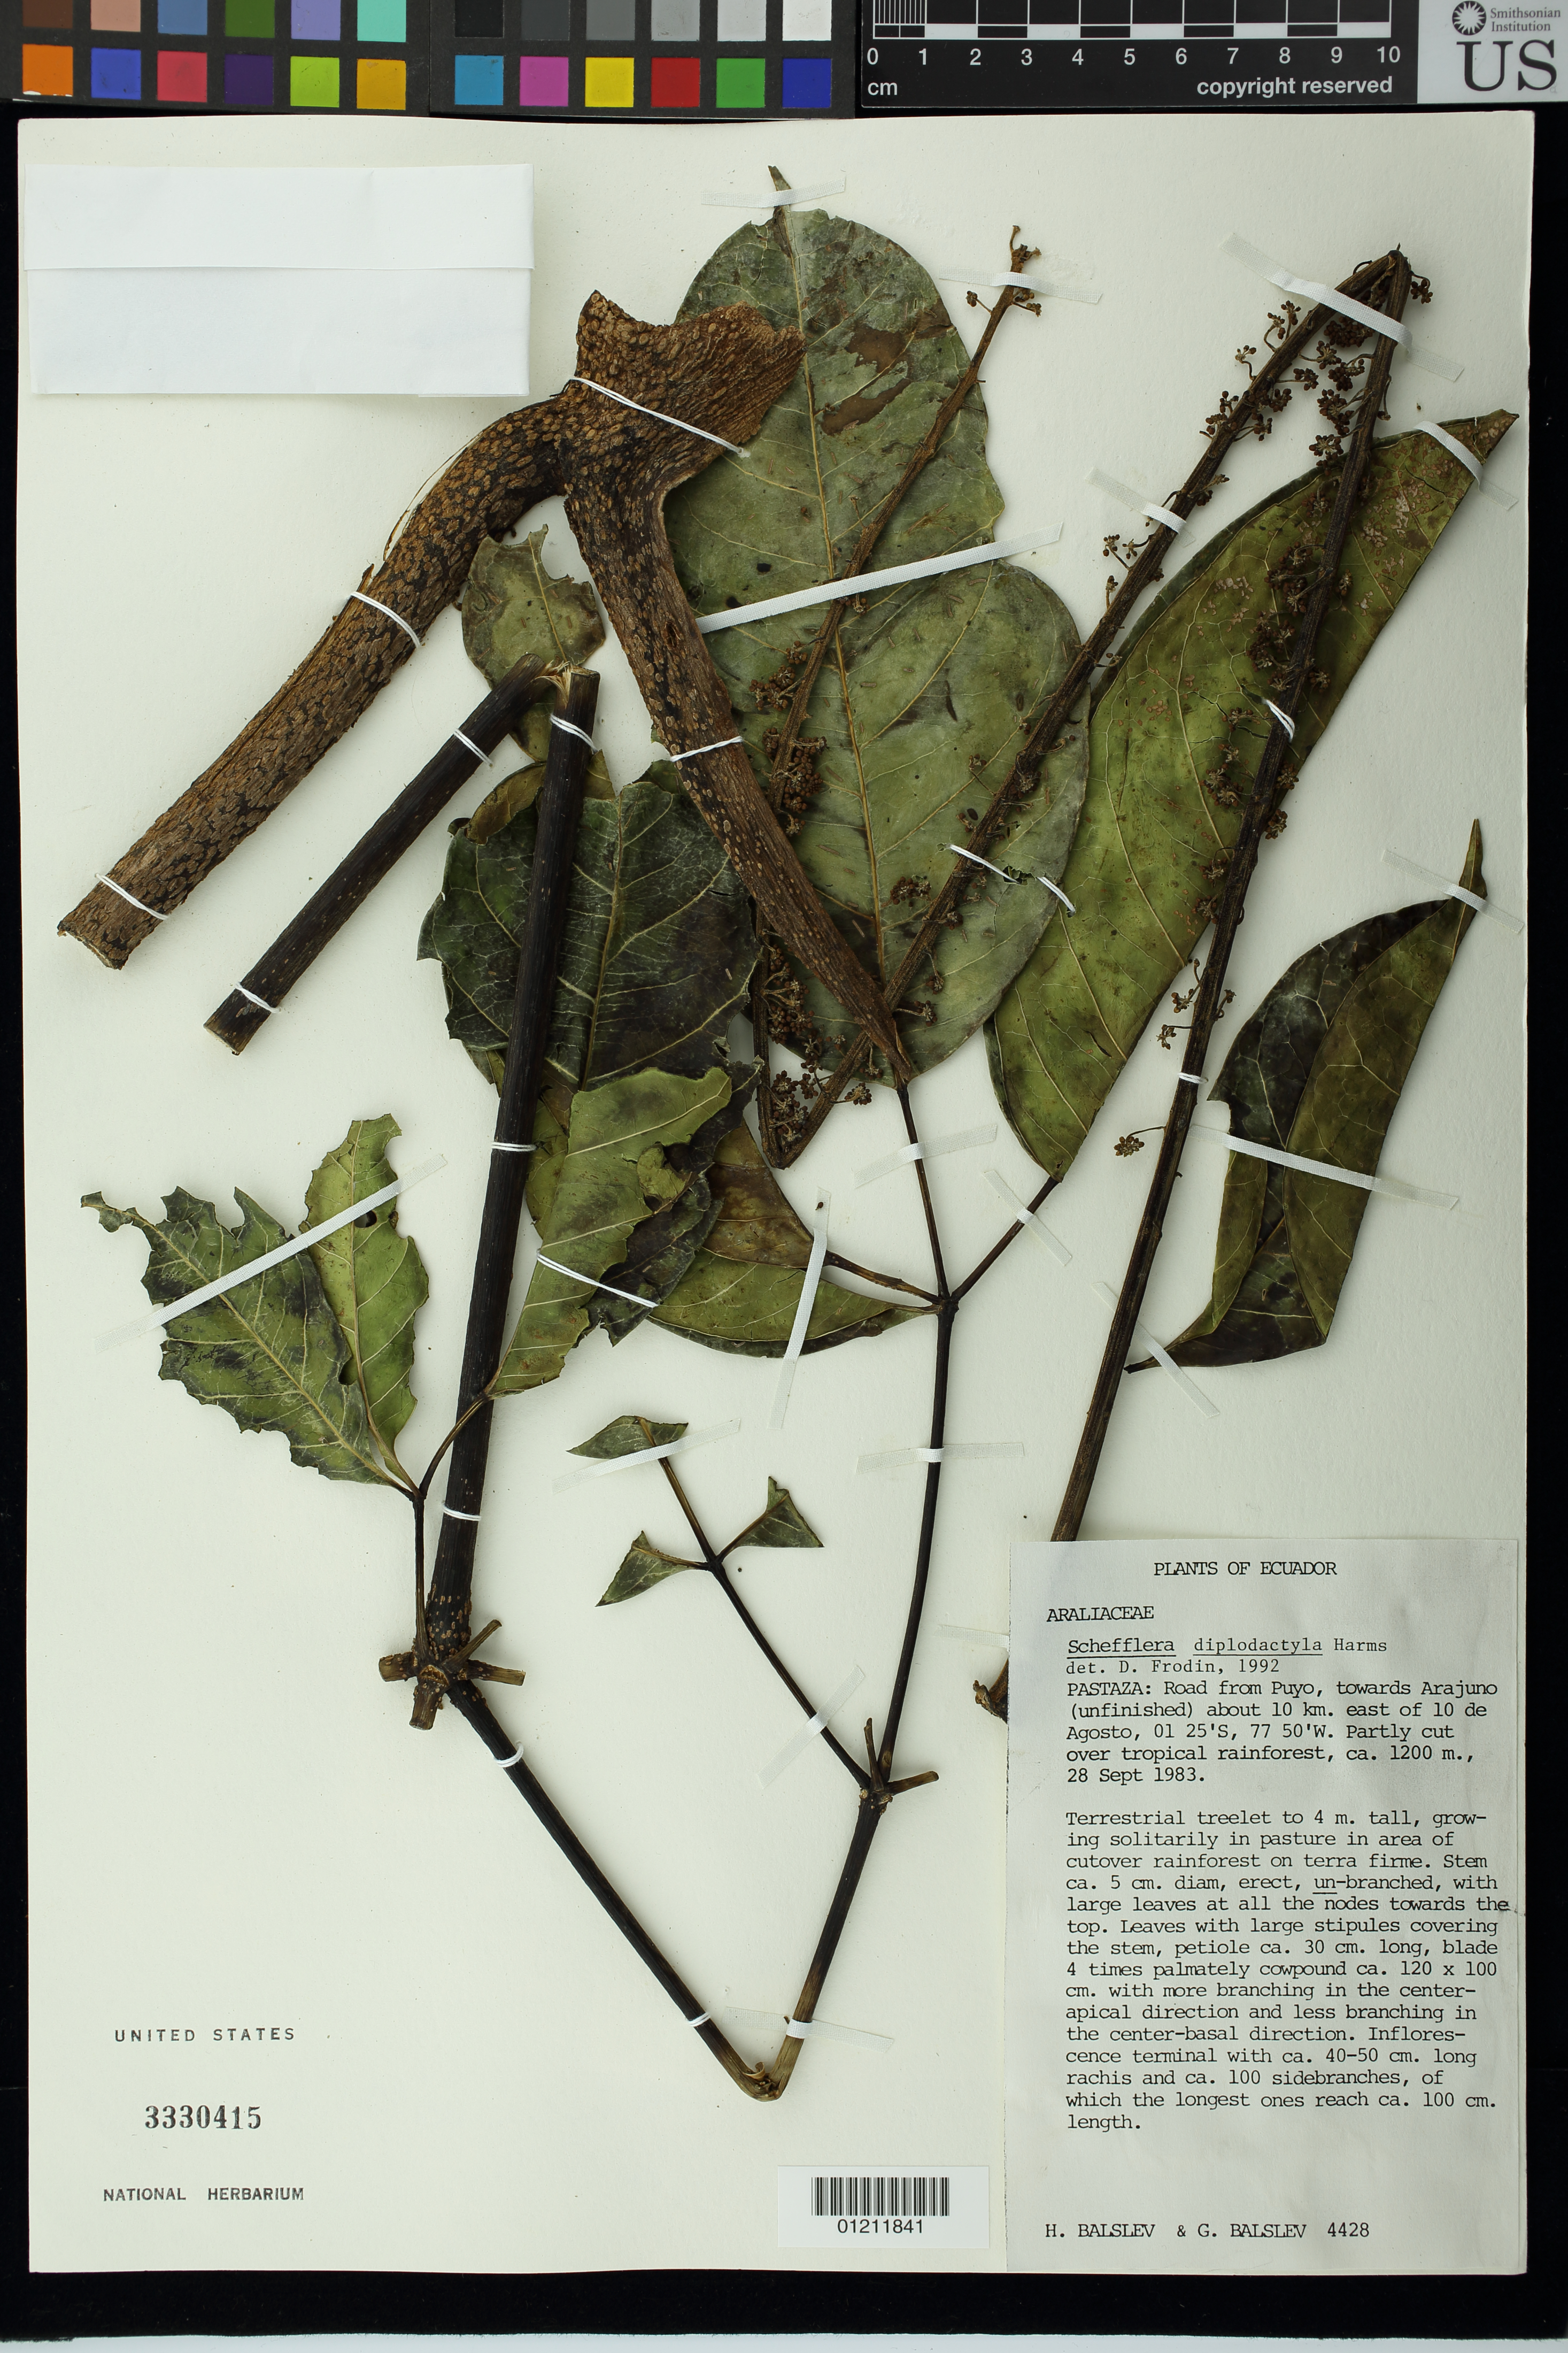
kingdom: Plantae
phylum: Tracheophyta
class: Magnoliopsida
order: Apiales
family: Araliaceae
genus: Schefflera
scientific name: Schefflera diplodactyla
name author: Harms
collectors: H. Balslev & G. Balslev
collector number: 4428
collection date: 1983-09-28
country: Ecuador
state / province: Pastaza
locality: Pastaza: Road from Puyo, towards Arajuno (unfinished) about 10 km. east of 10 de Agosto. Partly cut over tropical rainforest.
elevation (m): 1200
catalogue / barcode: US 3330415